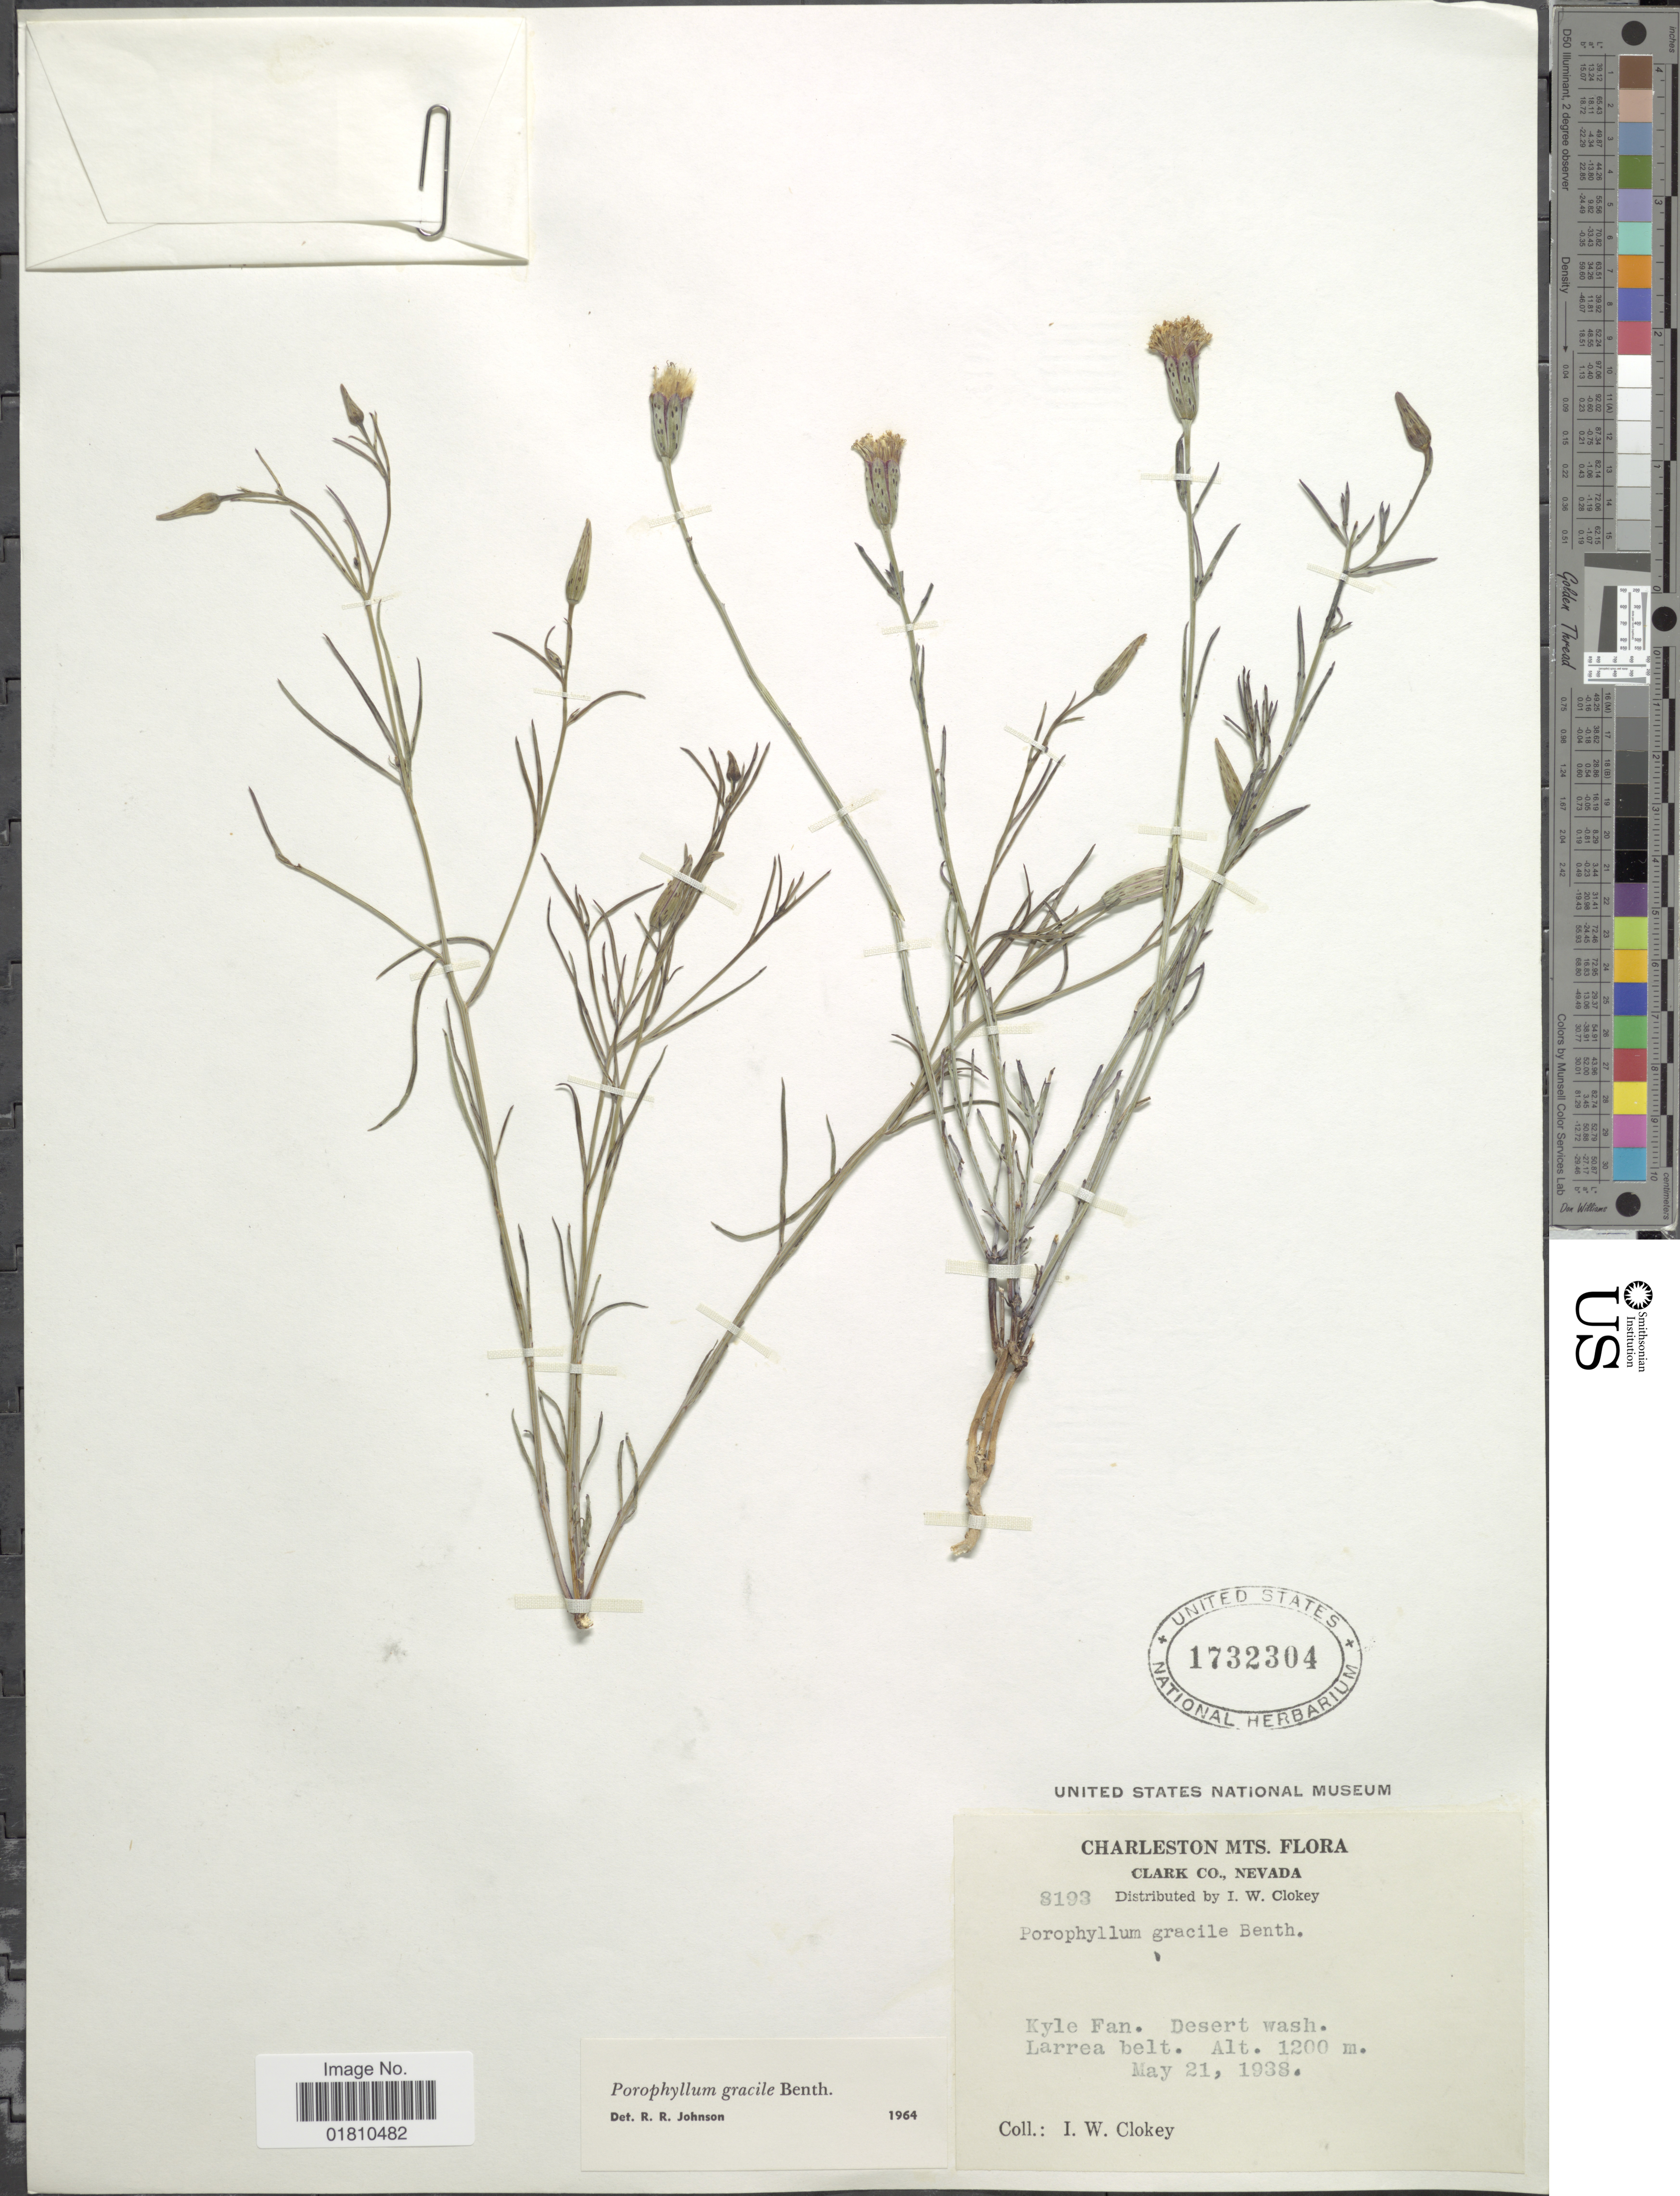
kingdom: Plantae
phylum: Tracheophyta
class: Magnoliopsida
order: Asterales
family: Asteraceae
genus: Porophyllum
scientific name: Porophyllum gracile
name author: Benth.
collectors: I. W. Clokey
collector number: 8193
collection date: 1938-05-21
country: United States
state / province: Nevada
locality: Charleston Mts., Clark Co., Kyle Fan. Desert wash., Larrea belt.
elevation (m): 1200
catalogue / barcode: US 1732304